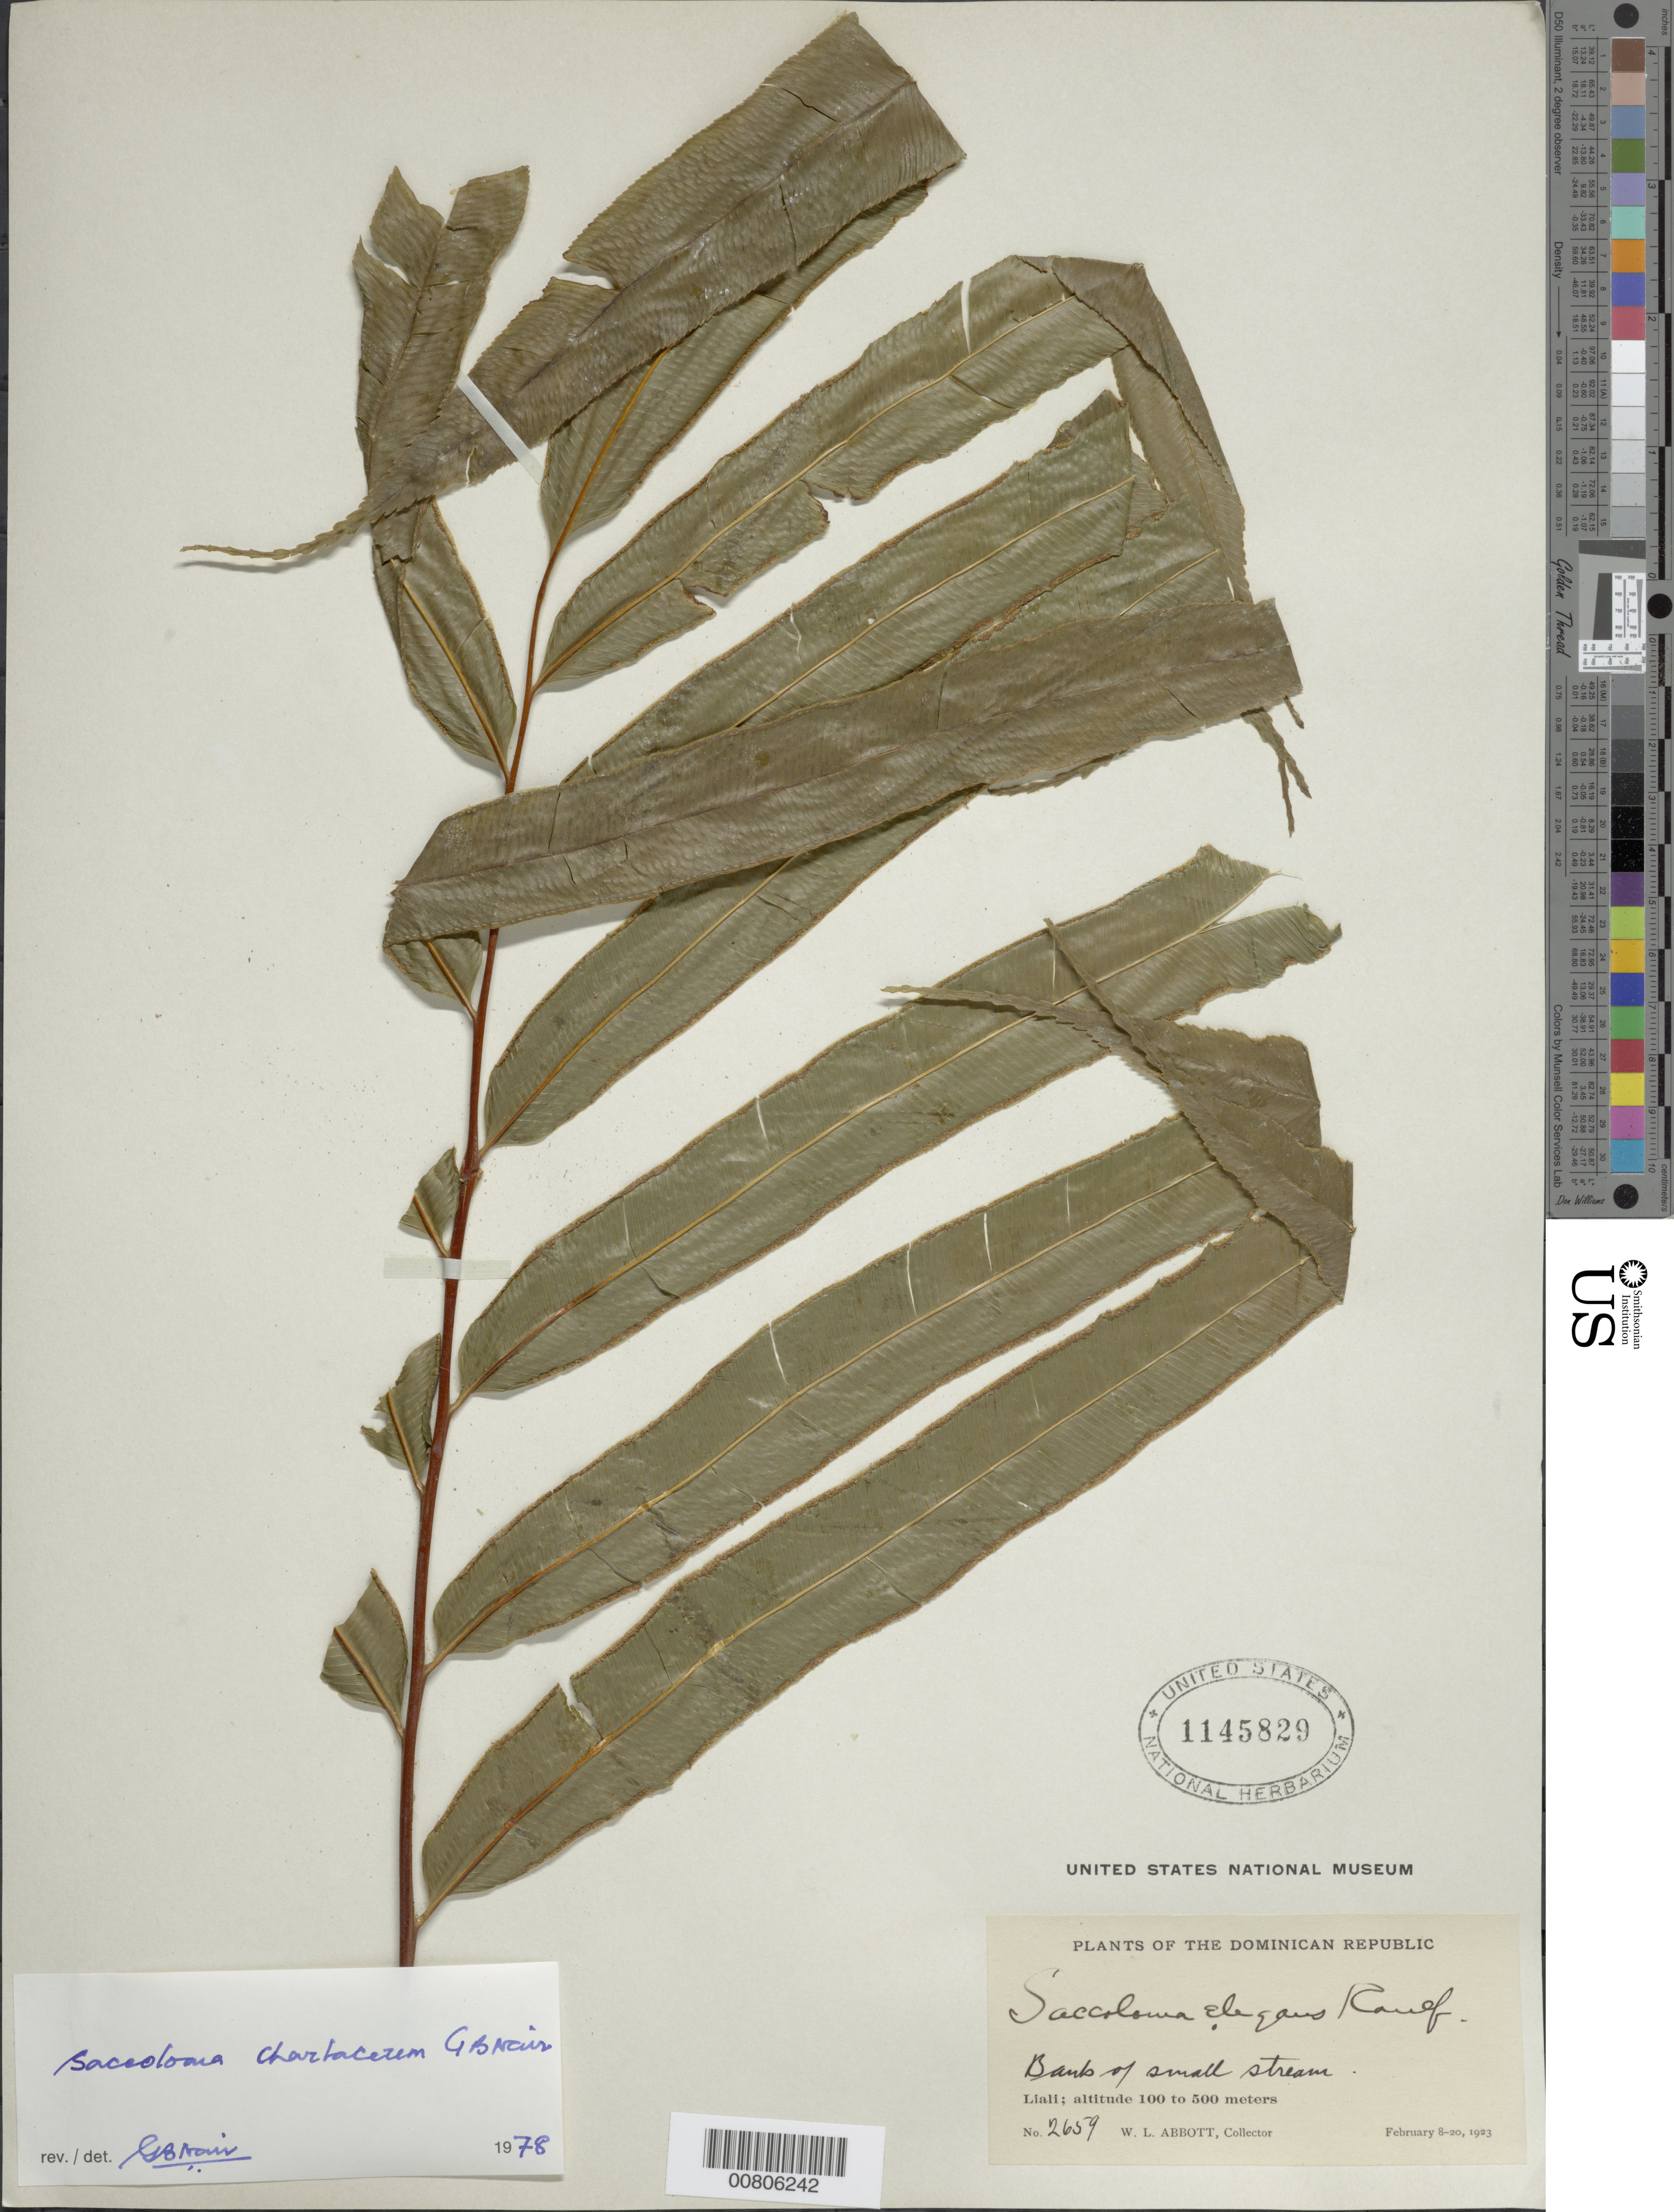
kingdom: Plantae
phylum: Tracheophyta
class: Polypodiopsida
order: Polypodiales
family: Saccolomataceae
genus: Saccoloma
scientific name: Saccoloma elegans subsp. chartaceum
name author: Cremers & K.U. Kramer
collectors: W. L. Abbott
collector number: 2659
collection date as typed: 08 Feb 1923 to 20 Feb 1923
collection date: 1923-02-08/1923-02-20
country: Dominican Republic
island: Hispaniola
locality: Liali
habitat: Bank of small stream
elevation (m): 100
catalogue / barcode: US 1145829